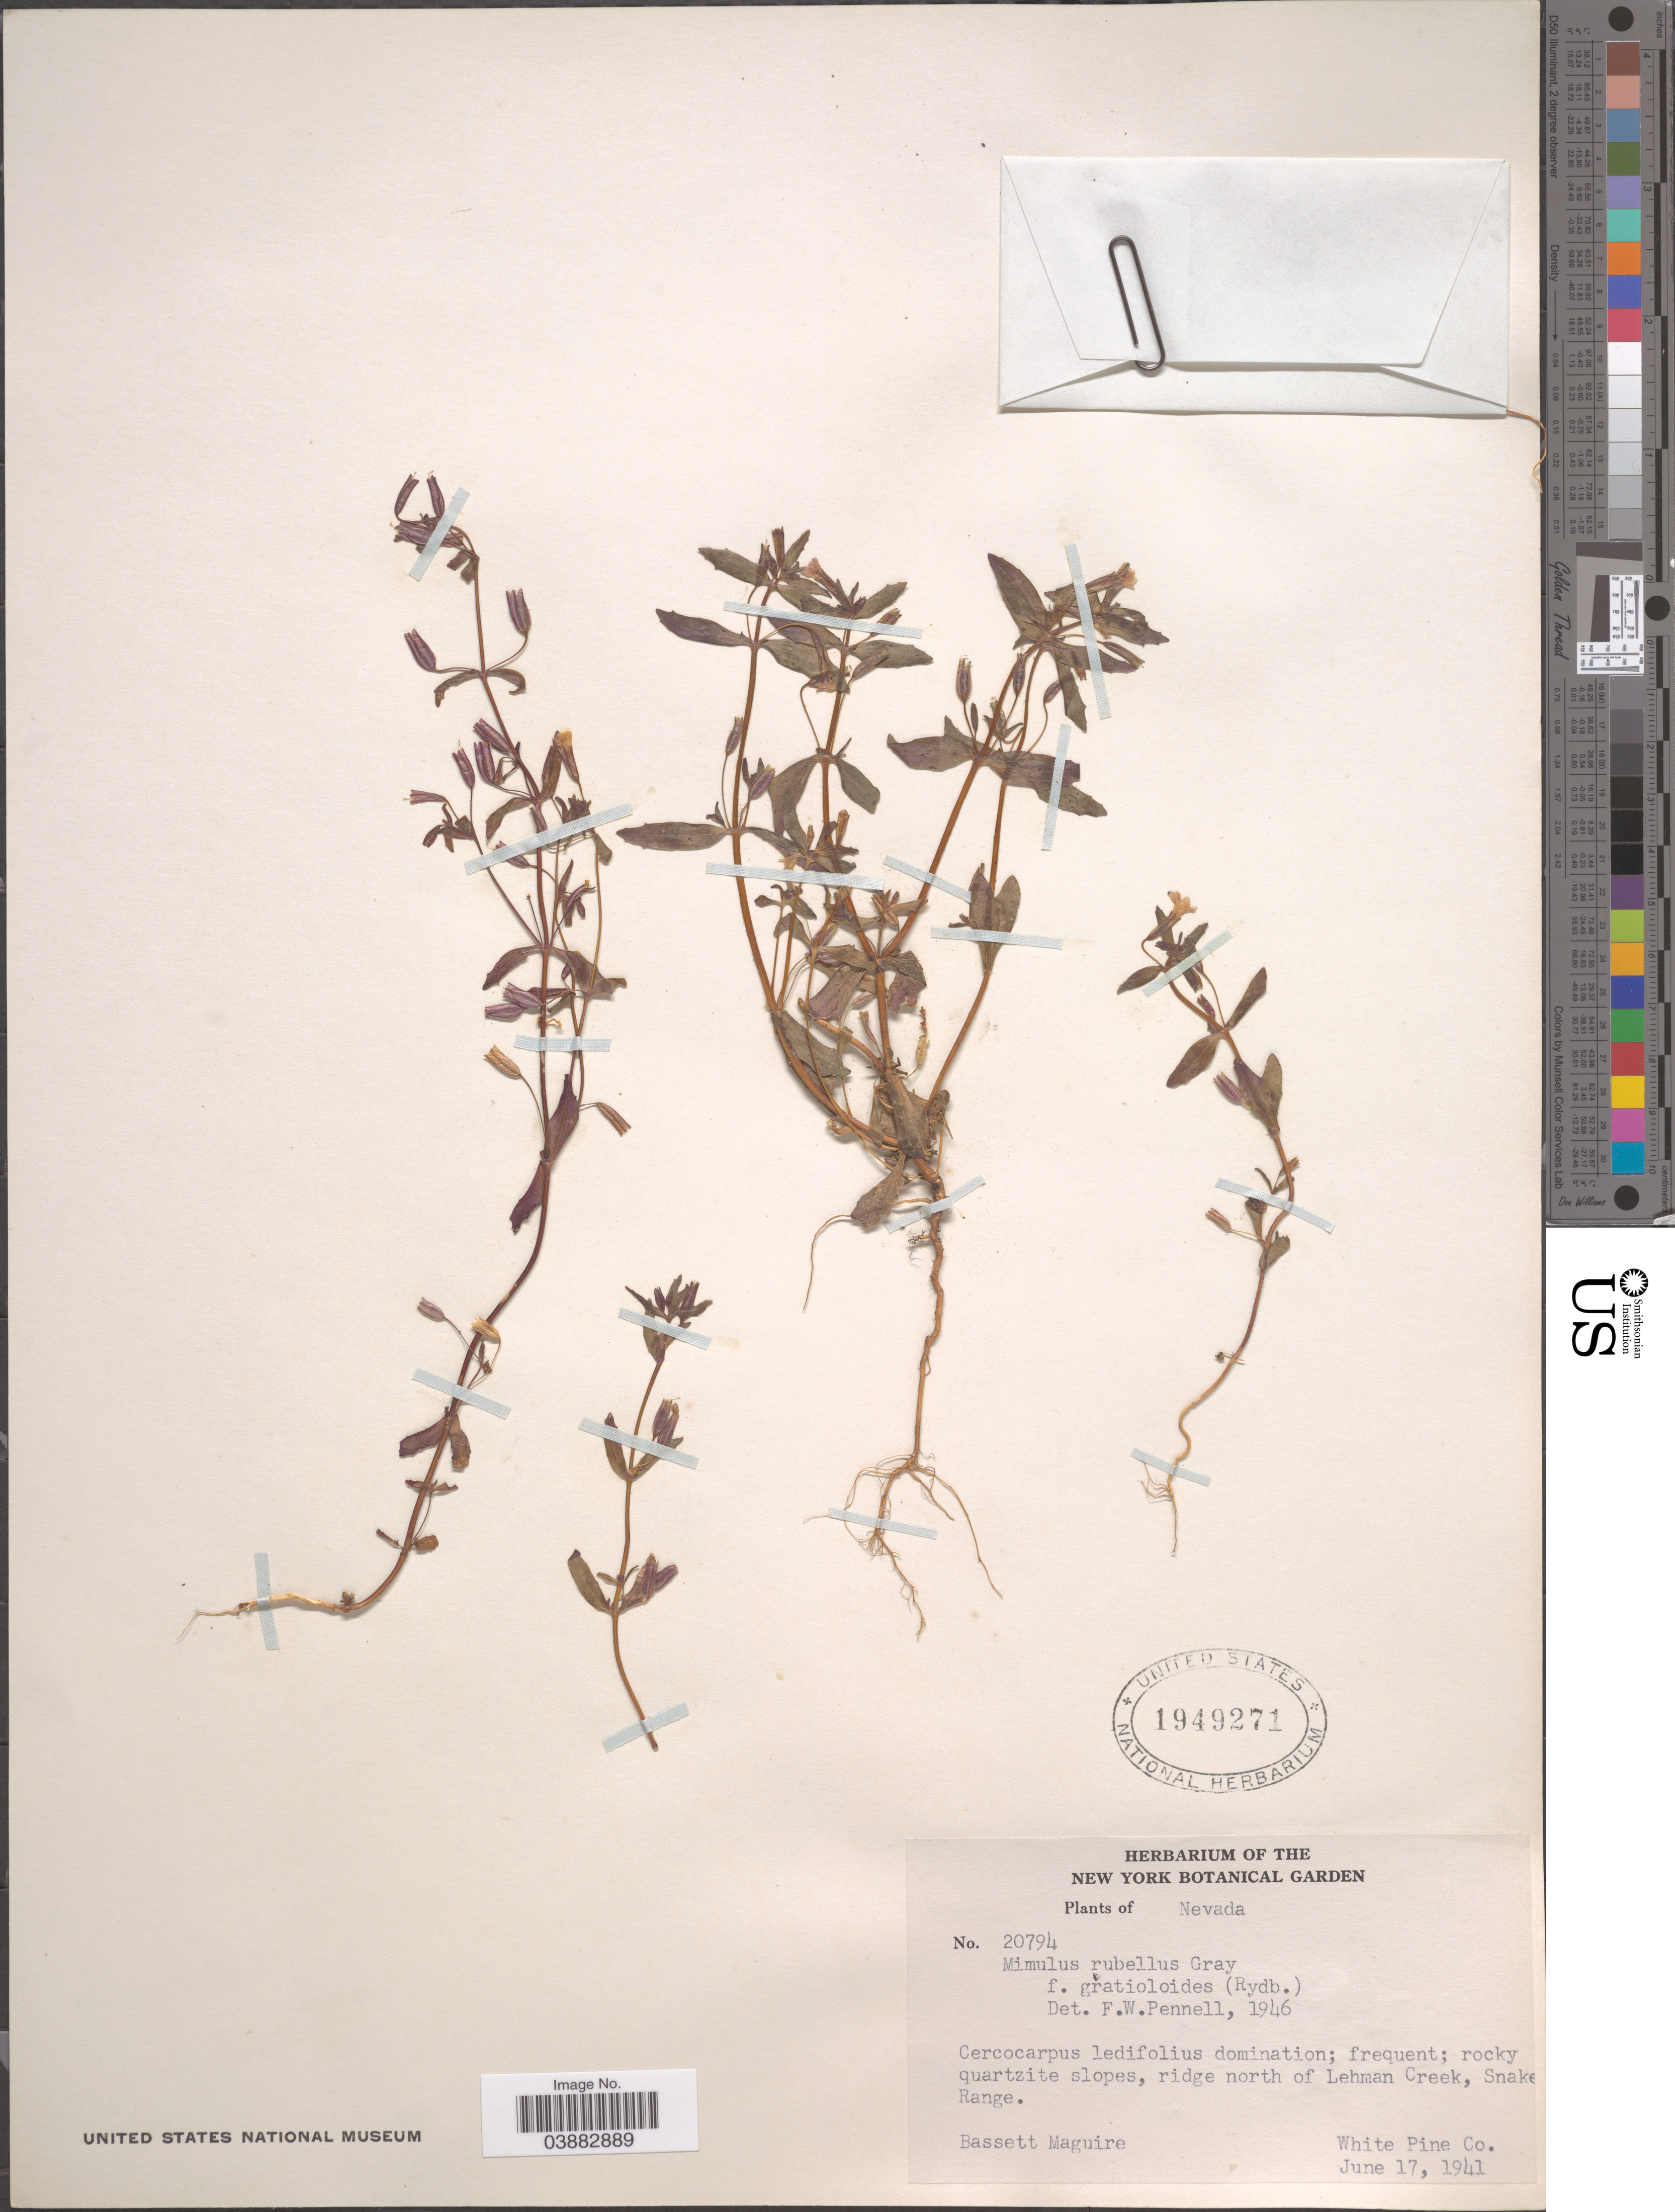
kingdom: Plantae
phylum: Tracheophyta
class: Magnoliopsida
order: Lamiales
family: Phrymaceae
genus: Mimulus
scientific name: Mimulus rubellus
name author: A. Gray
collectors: B. Maguire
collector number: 20794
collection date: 1941-06-17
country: United States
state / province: Nevada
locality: Ridge north of Lehman Creek, Snake Range. White Pine Co.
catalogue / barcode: US 1949271